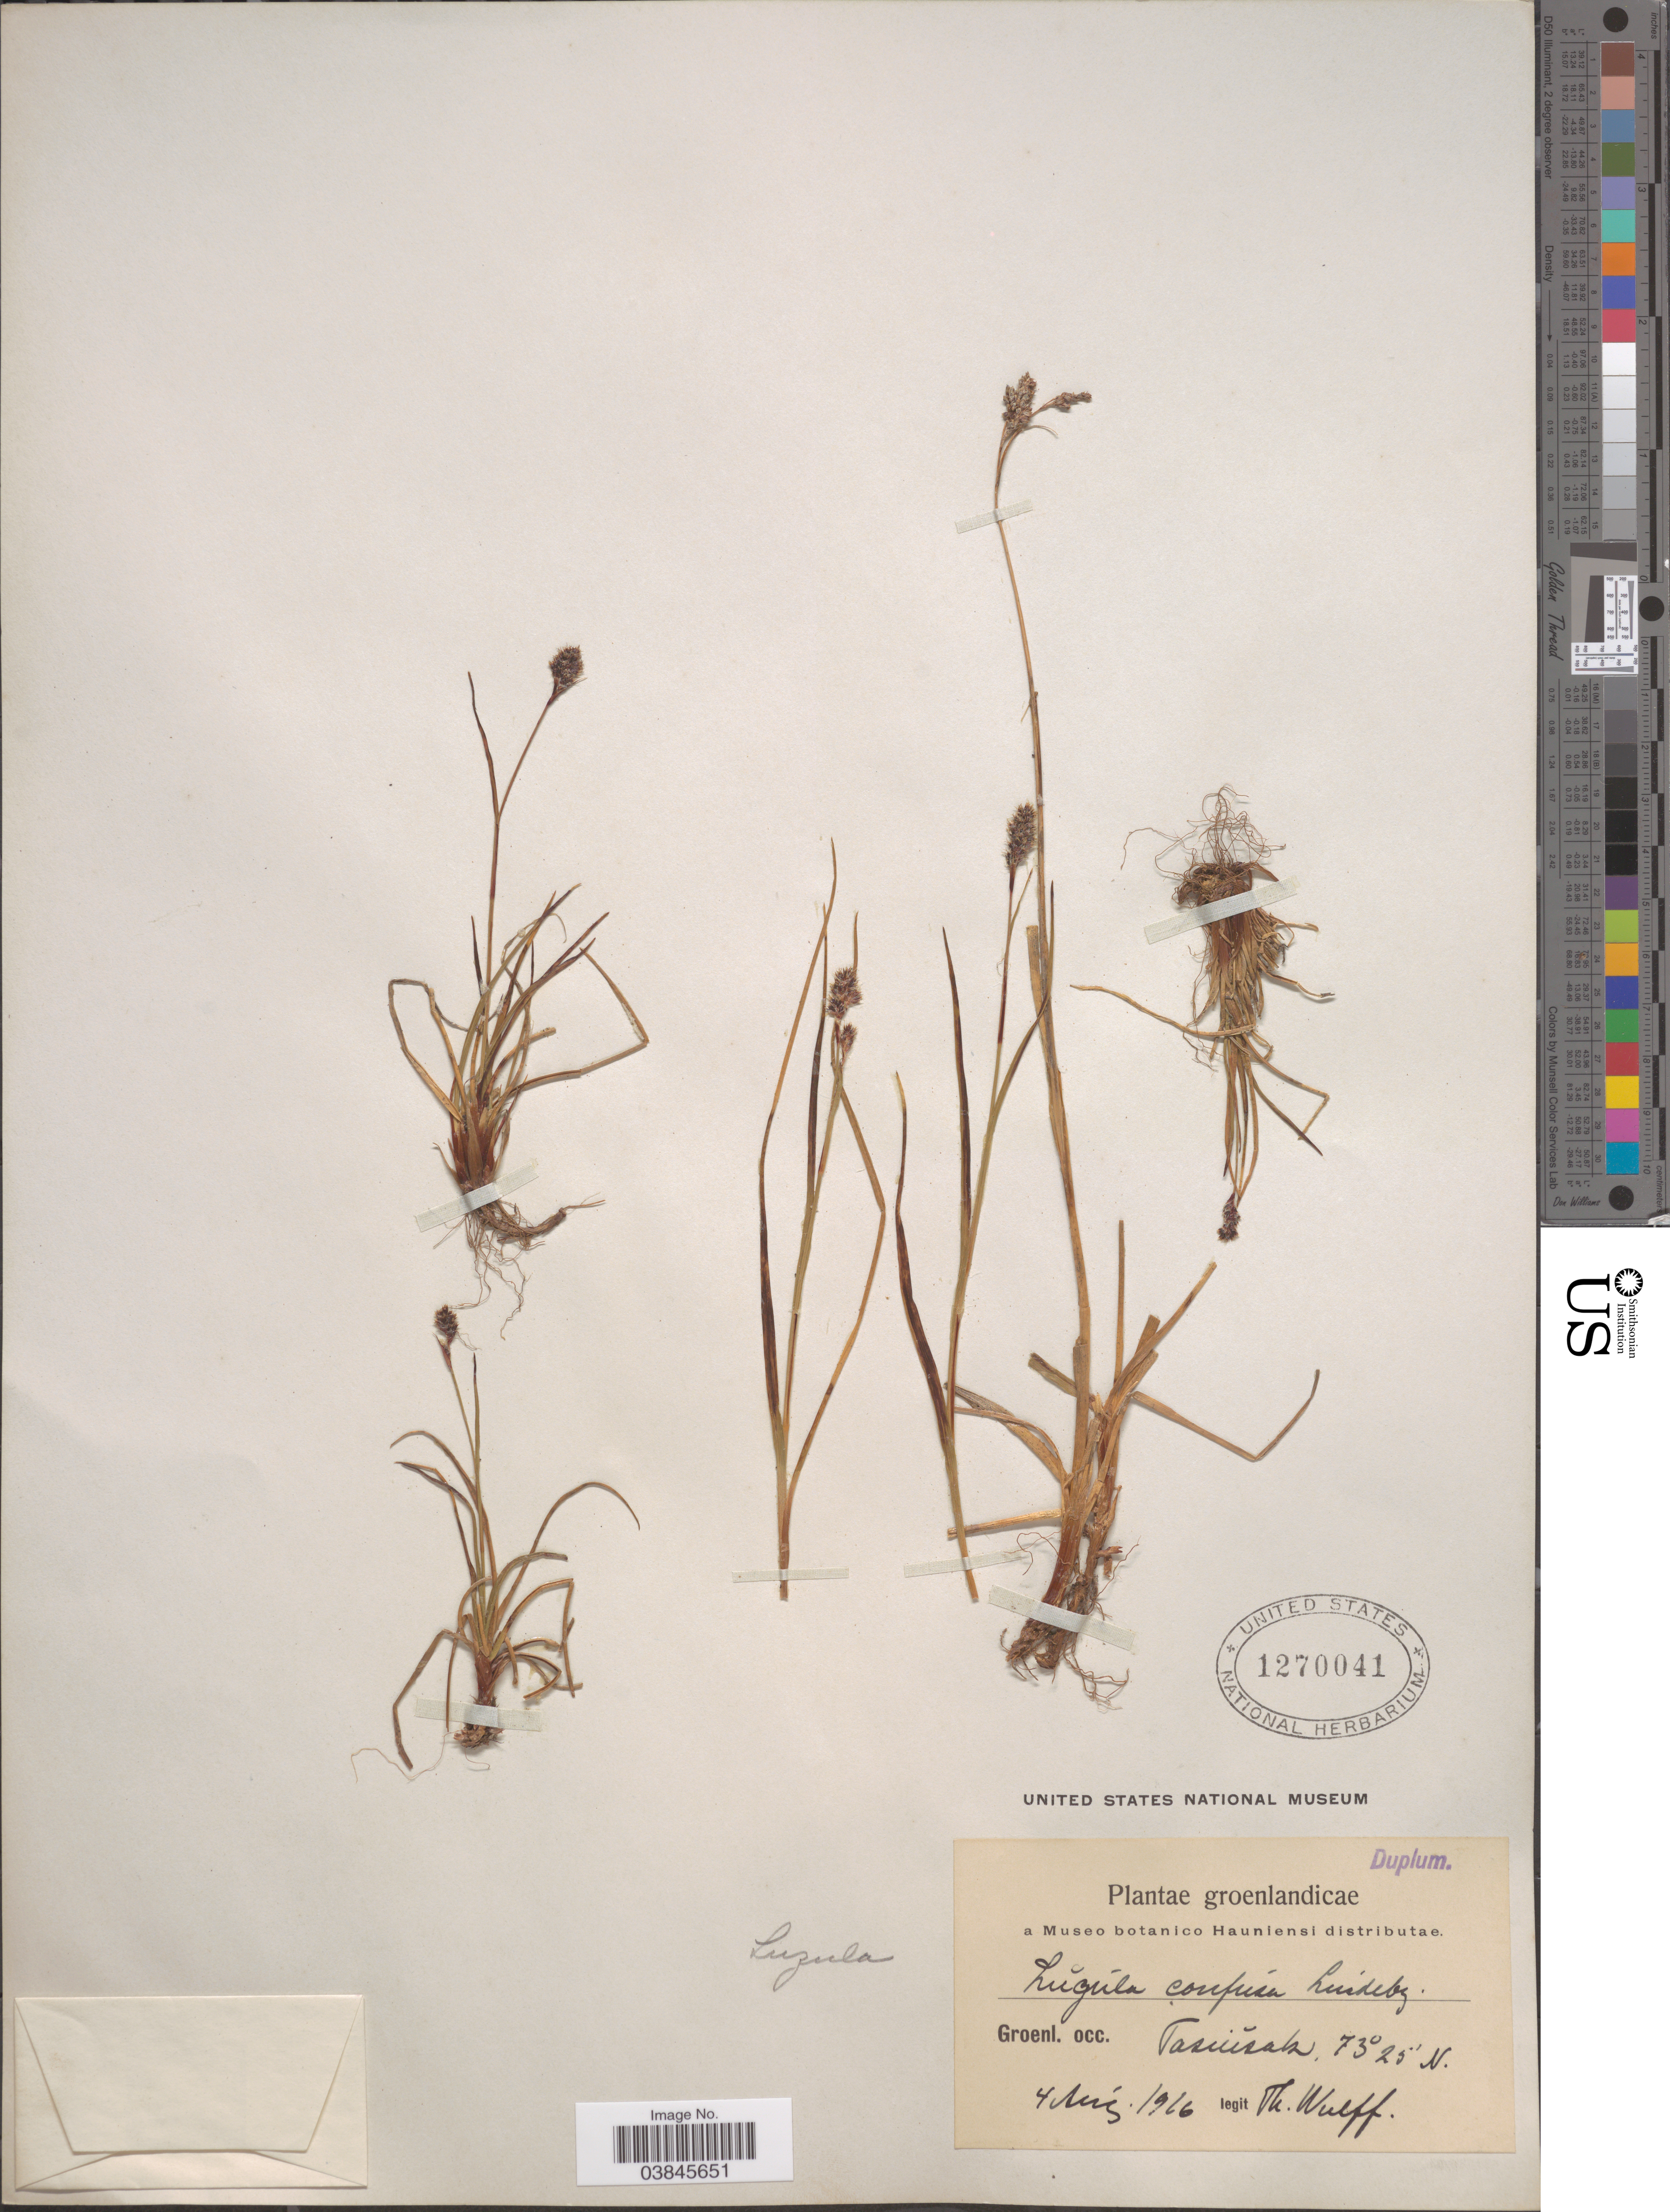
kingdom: Plantae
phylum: Tracheophyta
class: Liliopsida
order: Poales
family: Juncaceae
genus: Luzula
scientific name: Luzula confusa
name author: Lindeb.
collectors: T. Wulff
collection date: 1966-03-04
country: Greenland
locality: Groenlandicae. Groenl. occ. Tasiūsak.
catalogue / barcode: US 1270041